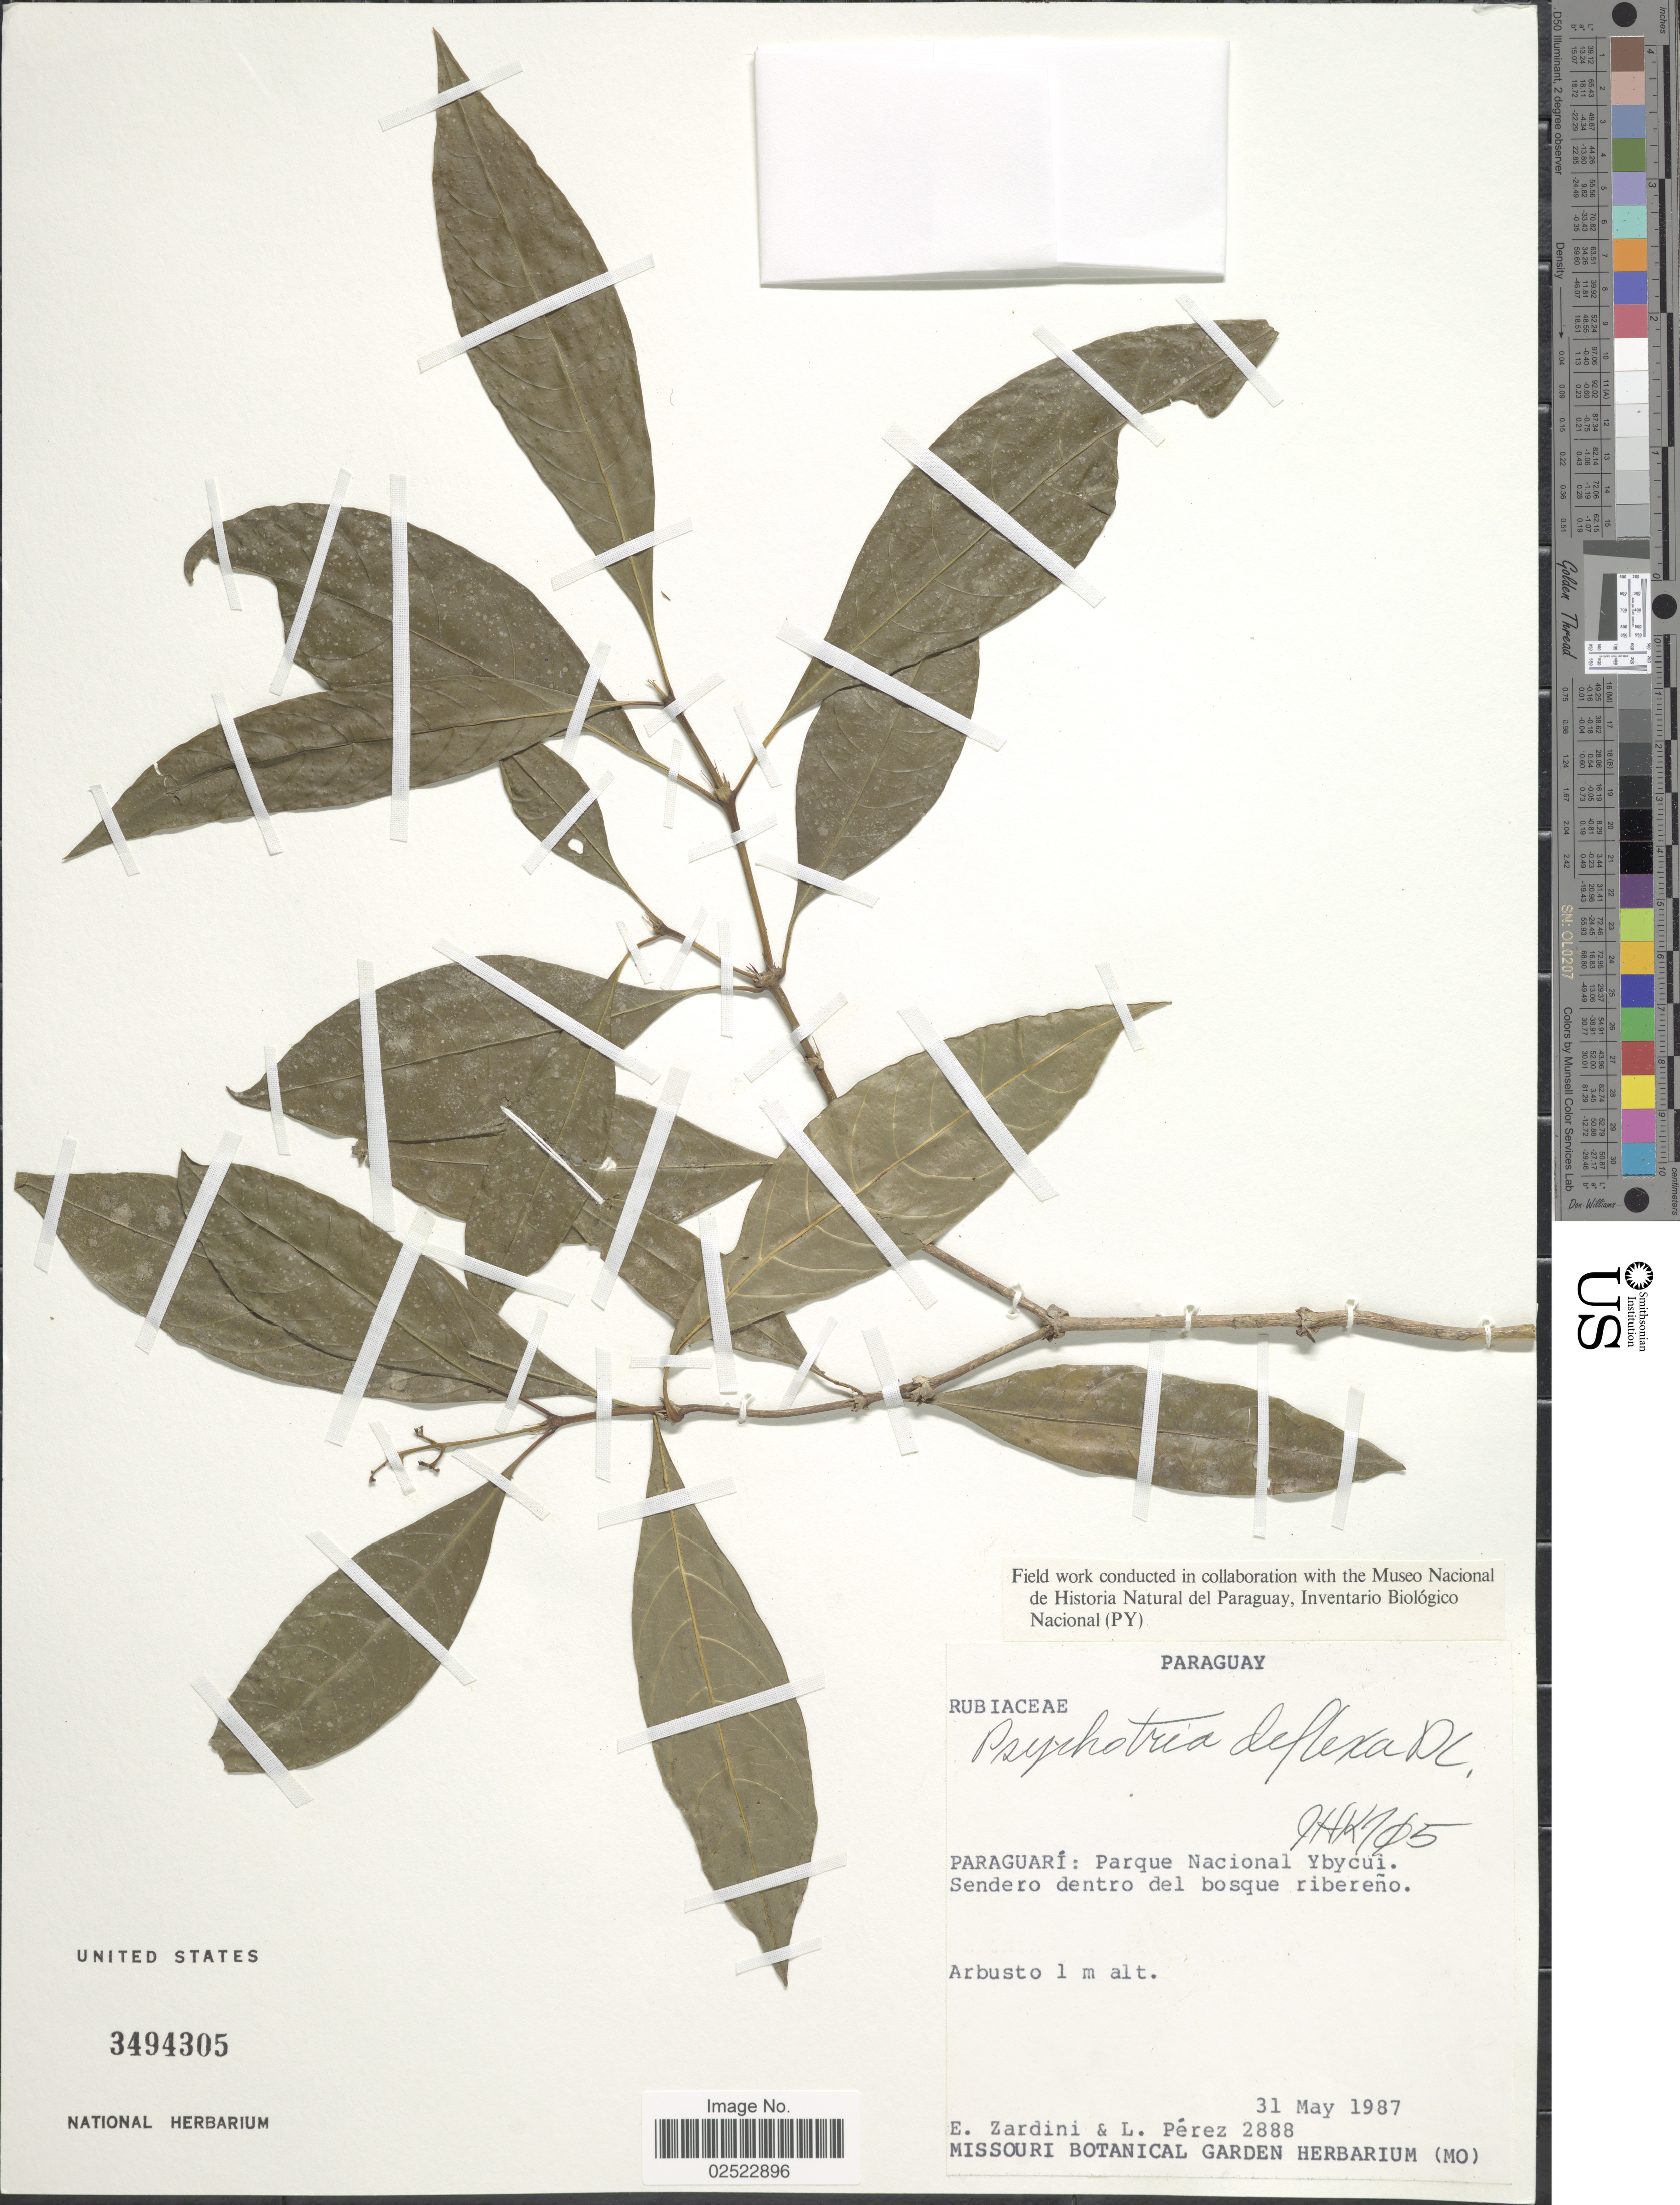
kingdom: Plantae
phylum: Tracheophyta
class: Magnoliopsida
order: Gentianales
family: Rubiaceae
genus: Psychotria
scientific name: Psychotria deflexa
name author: DC.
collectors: E. M. Zardini & L. Pérez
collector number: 2888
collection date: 1987-05-31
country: Paraguay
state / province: Paraguari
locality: Parque Nacional Ybycui. Sendero dentro del bosque ribereño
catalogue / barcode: US 3494305